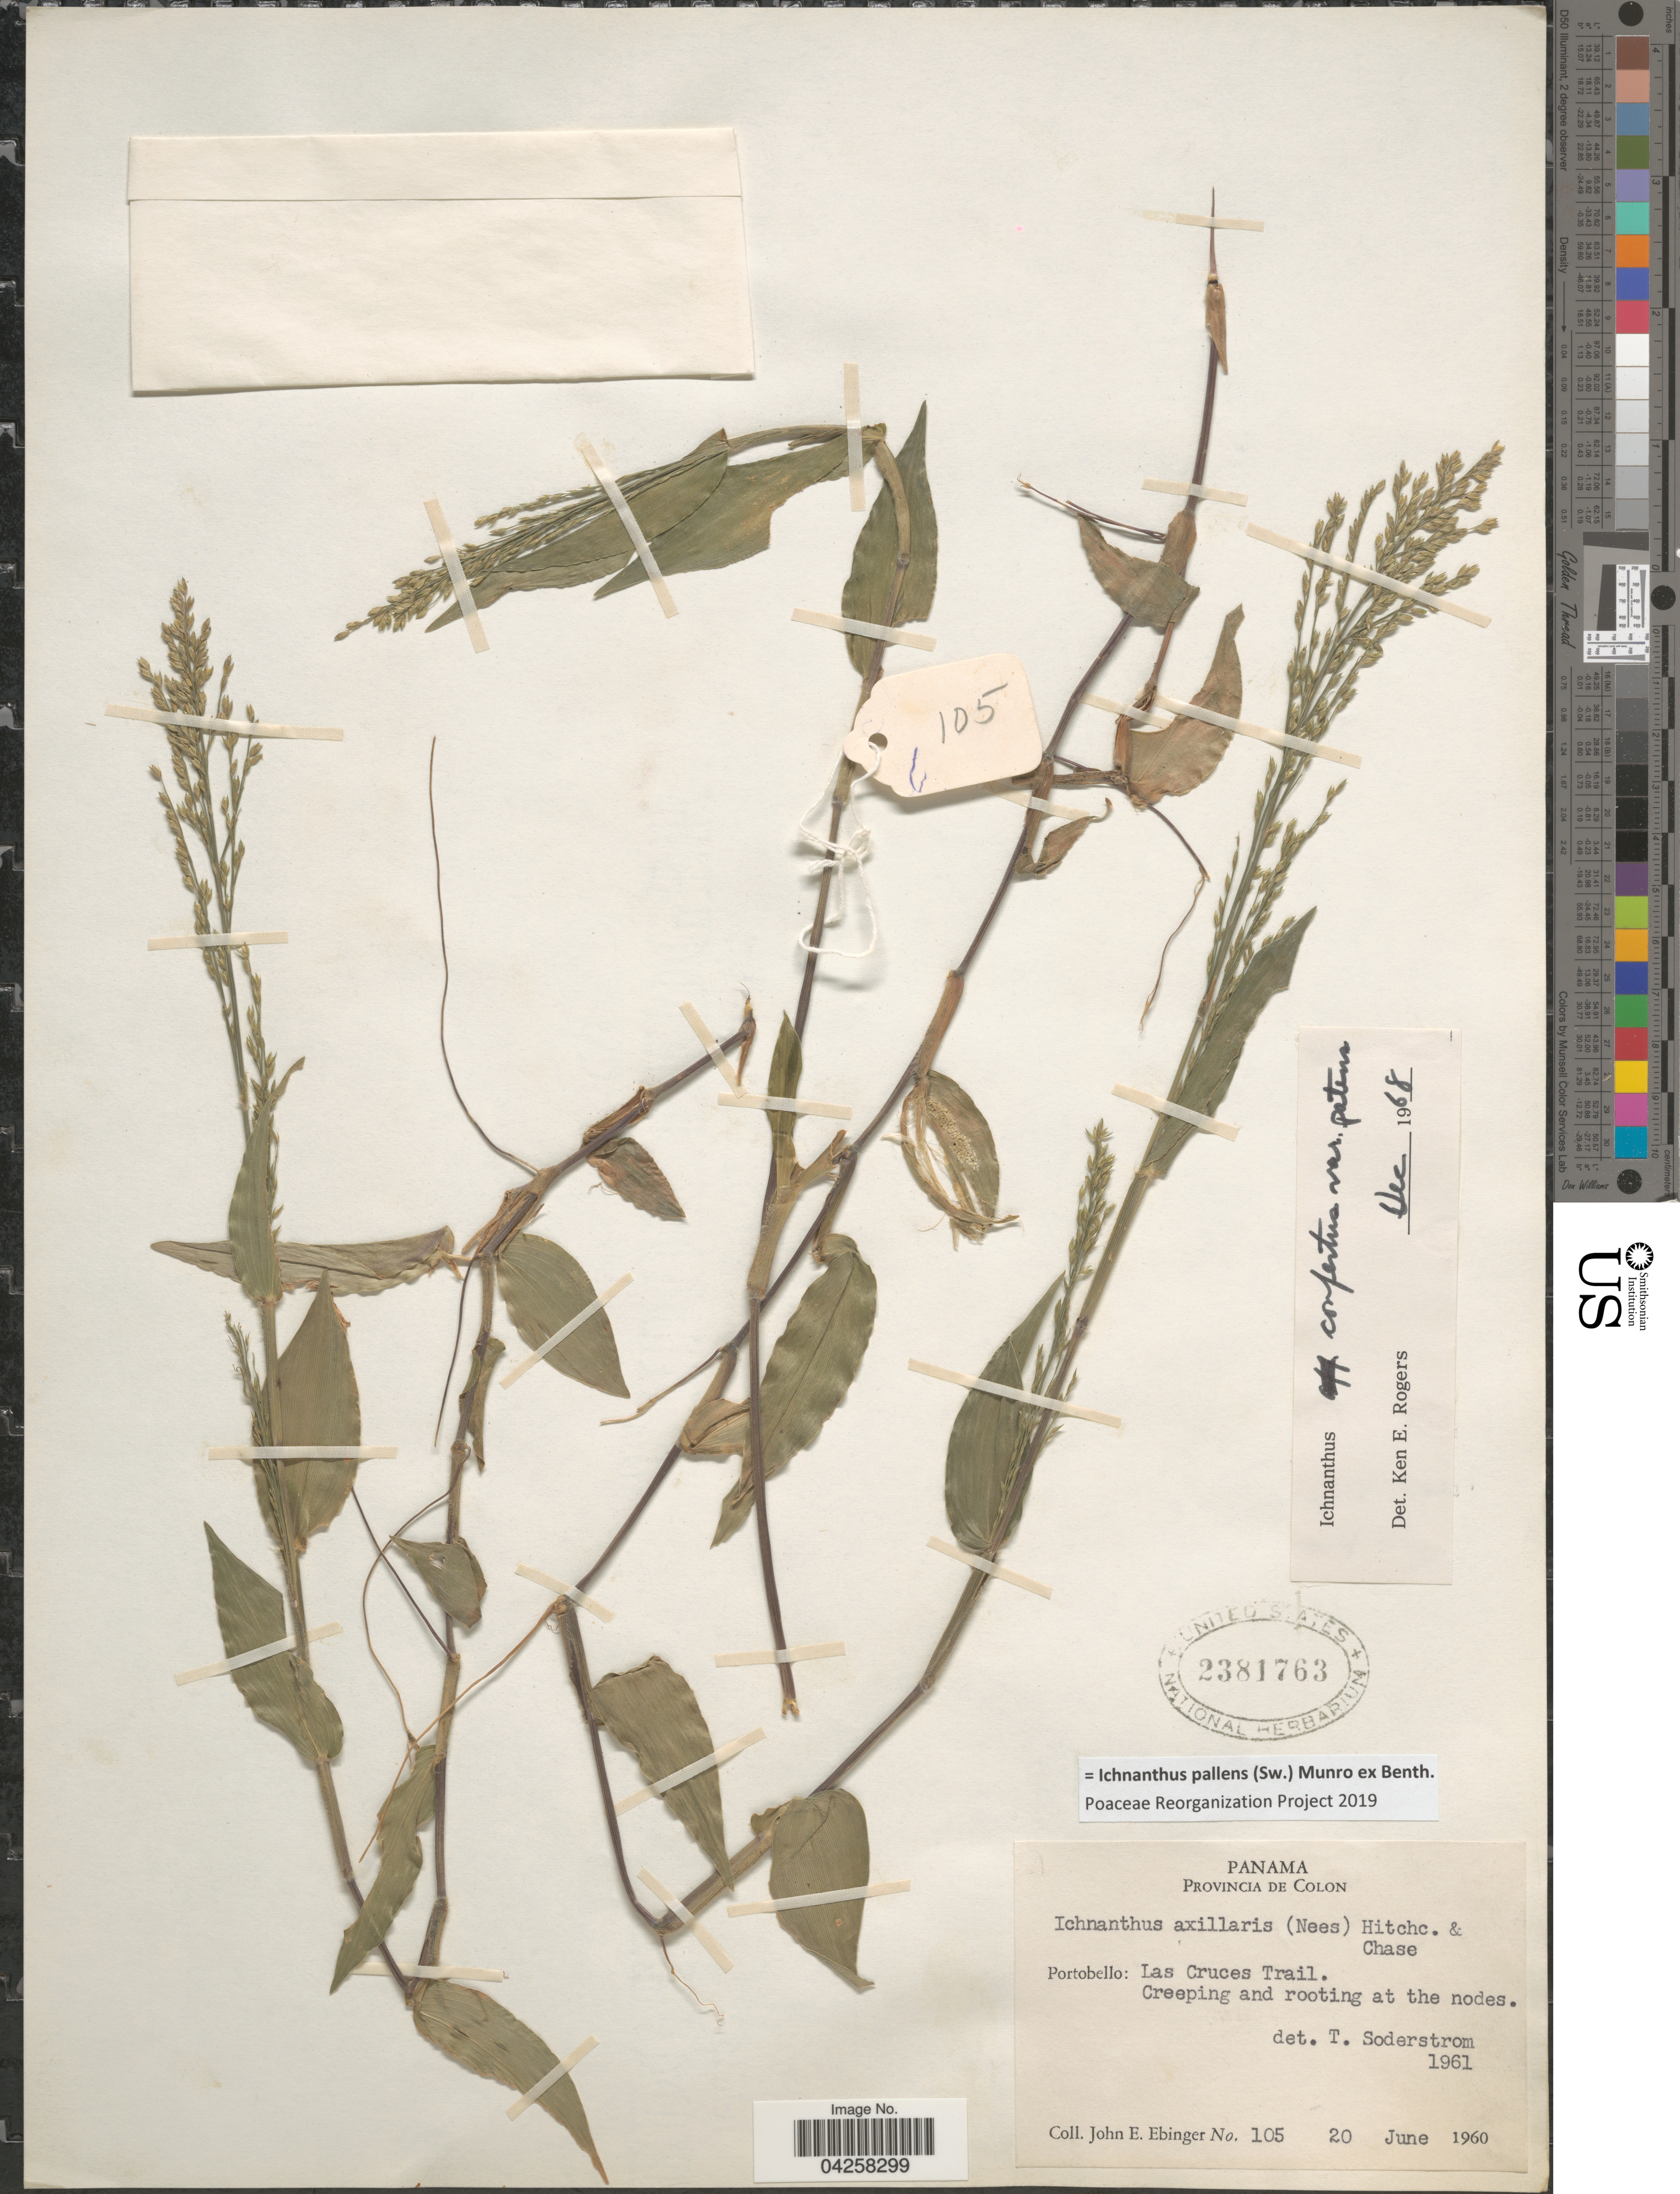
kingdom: Plantae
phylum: Tracheophyta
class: Liliopsida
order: Poales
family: Poaceae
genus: Ichnanthus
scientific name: Ichnanthus pallens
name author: (Sw.) Munro ex Benth.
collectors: J. Ebinger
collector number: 105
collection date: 1960-06-20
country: Panama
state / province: Colón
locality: Portobello: Las Cruces Trail.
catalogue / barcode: US 2381763